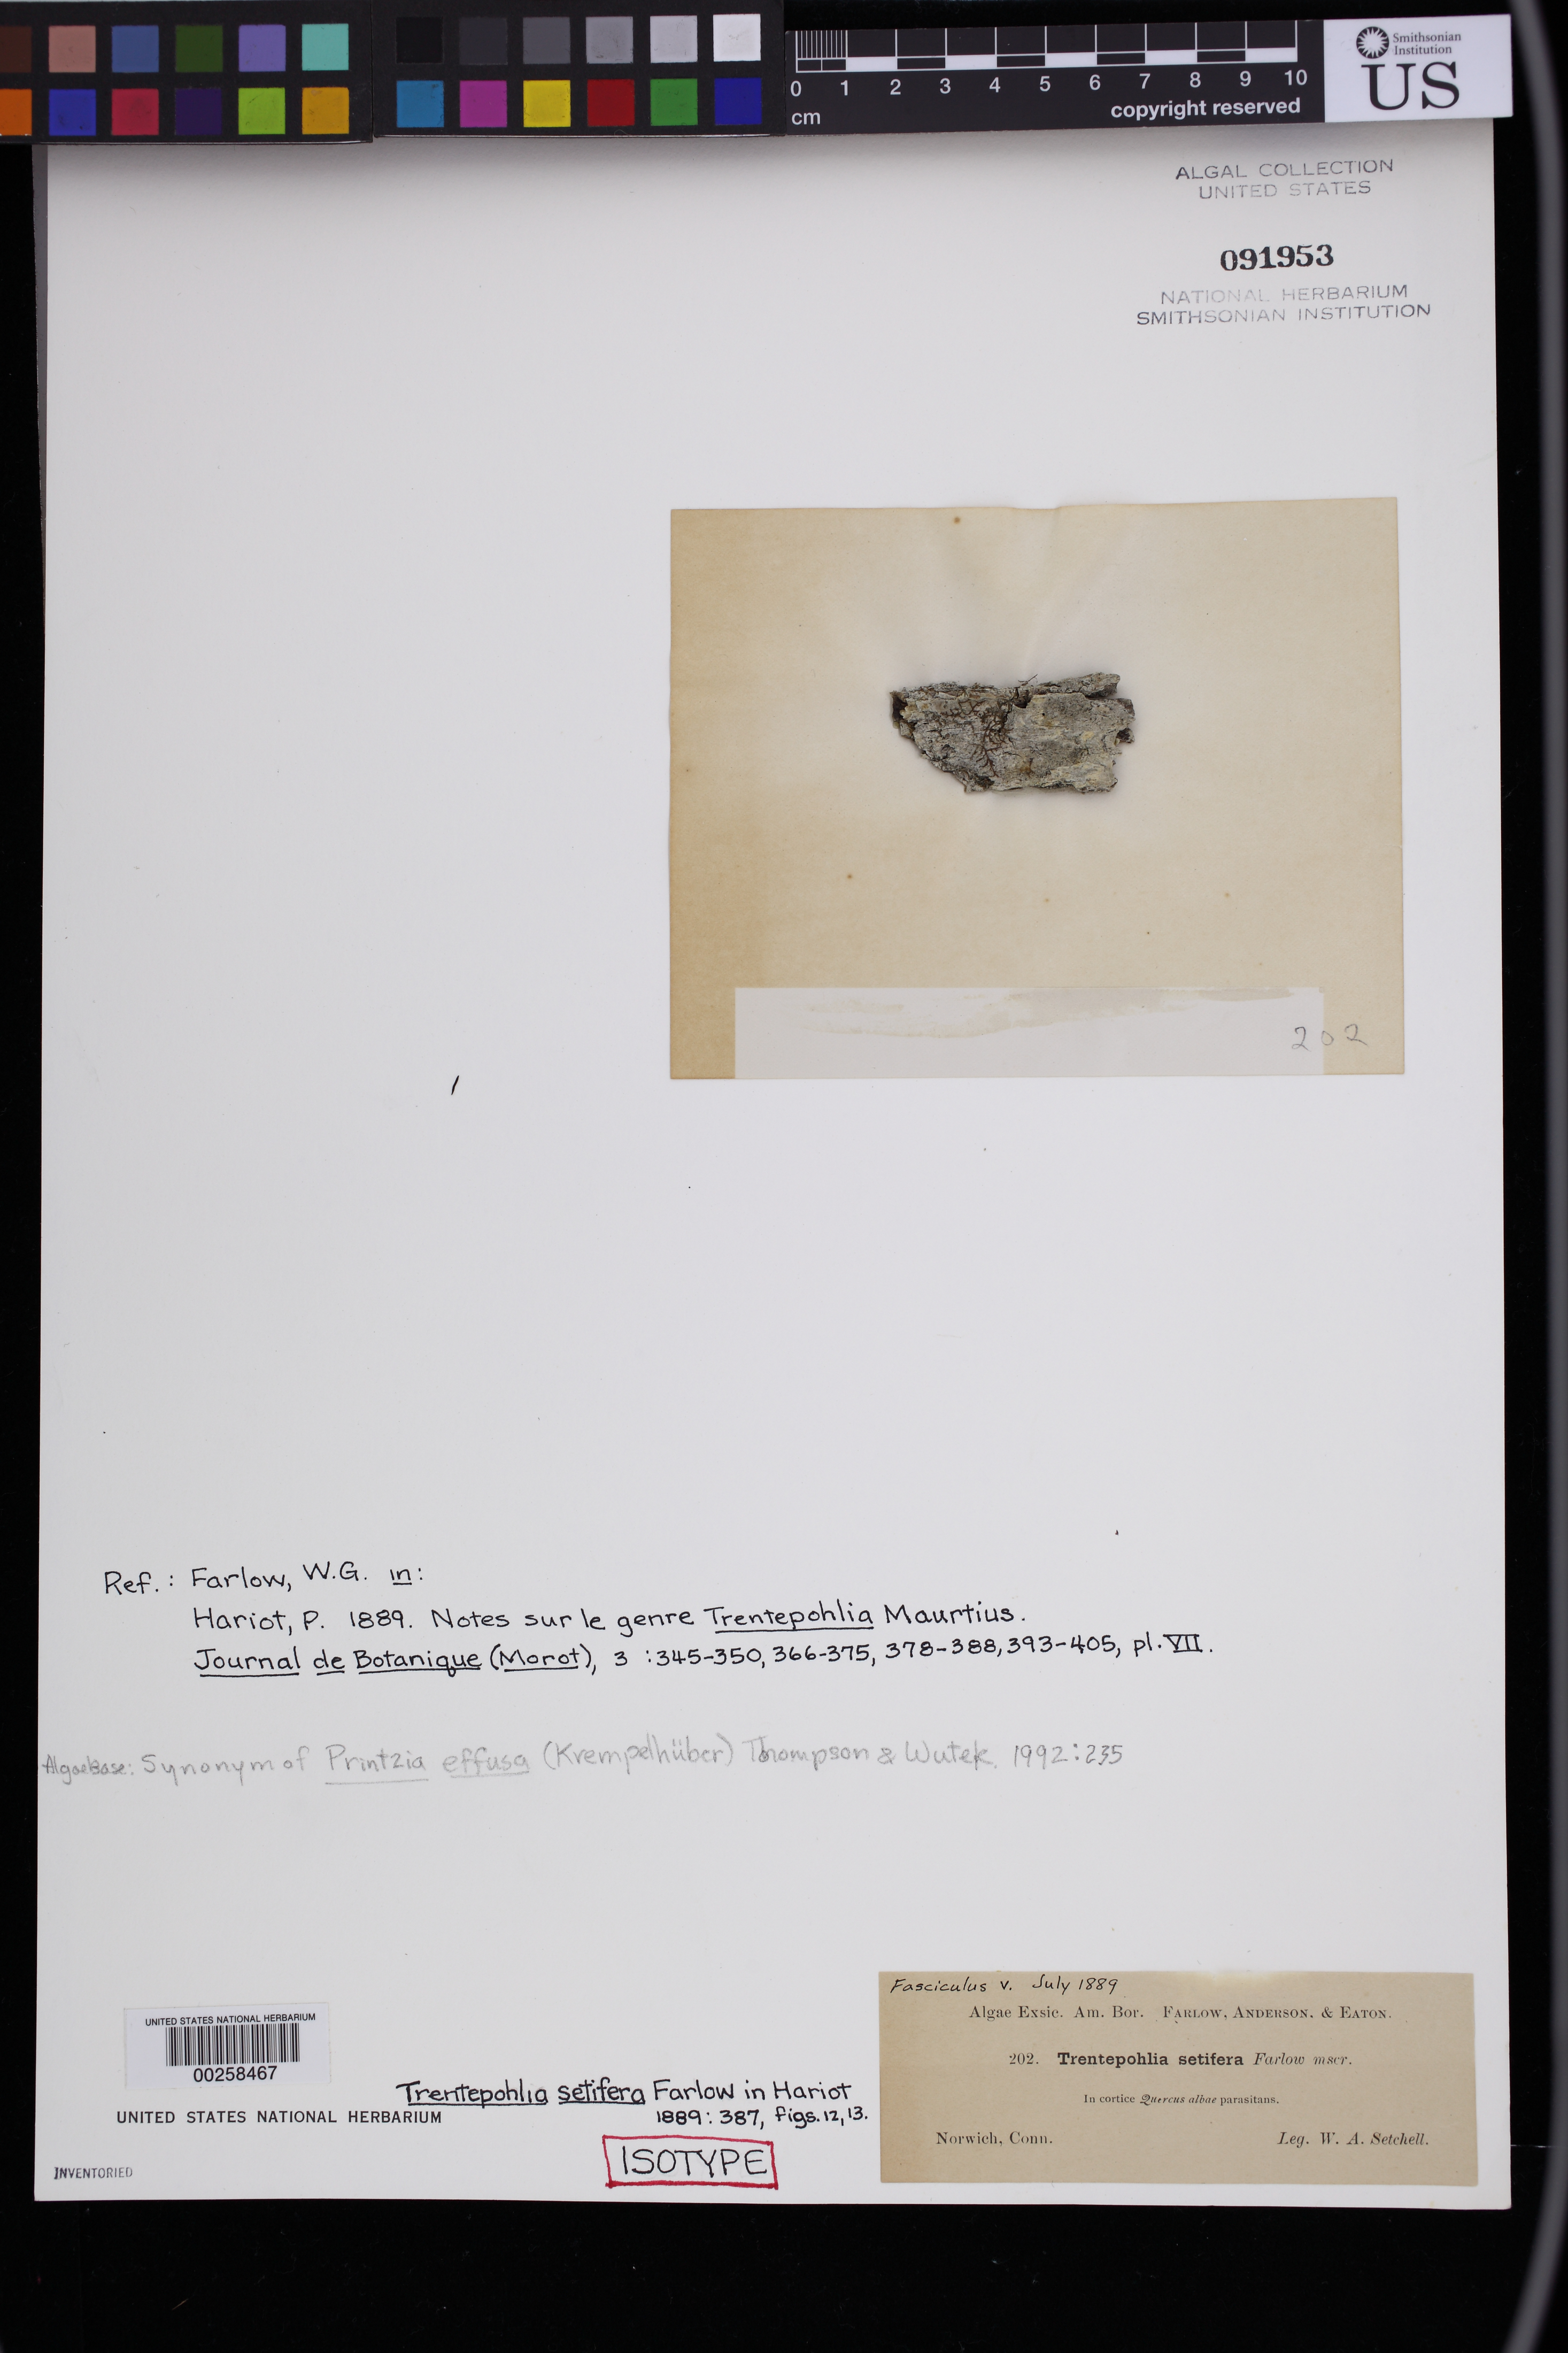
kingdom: Plantae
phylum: Chlorophyta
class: Ulvophyceae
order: Trentepohliales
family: Trentepohliaceae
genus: Trentepohlia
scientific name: Trentepohlia setifera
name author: Farl. in P. Hariot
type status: Isotype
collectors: W. Setchell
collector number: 202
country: United States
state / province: Connecticut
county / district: New London County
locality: Norwich.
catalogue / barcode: US 91953